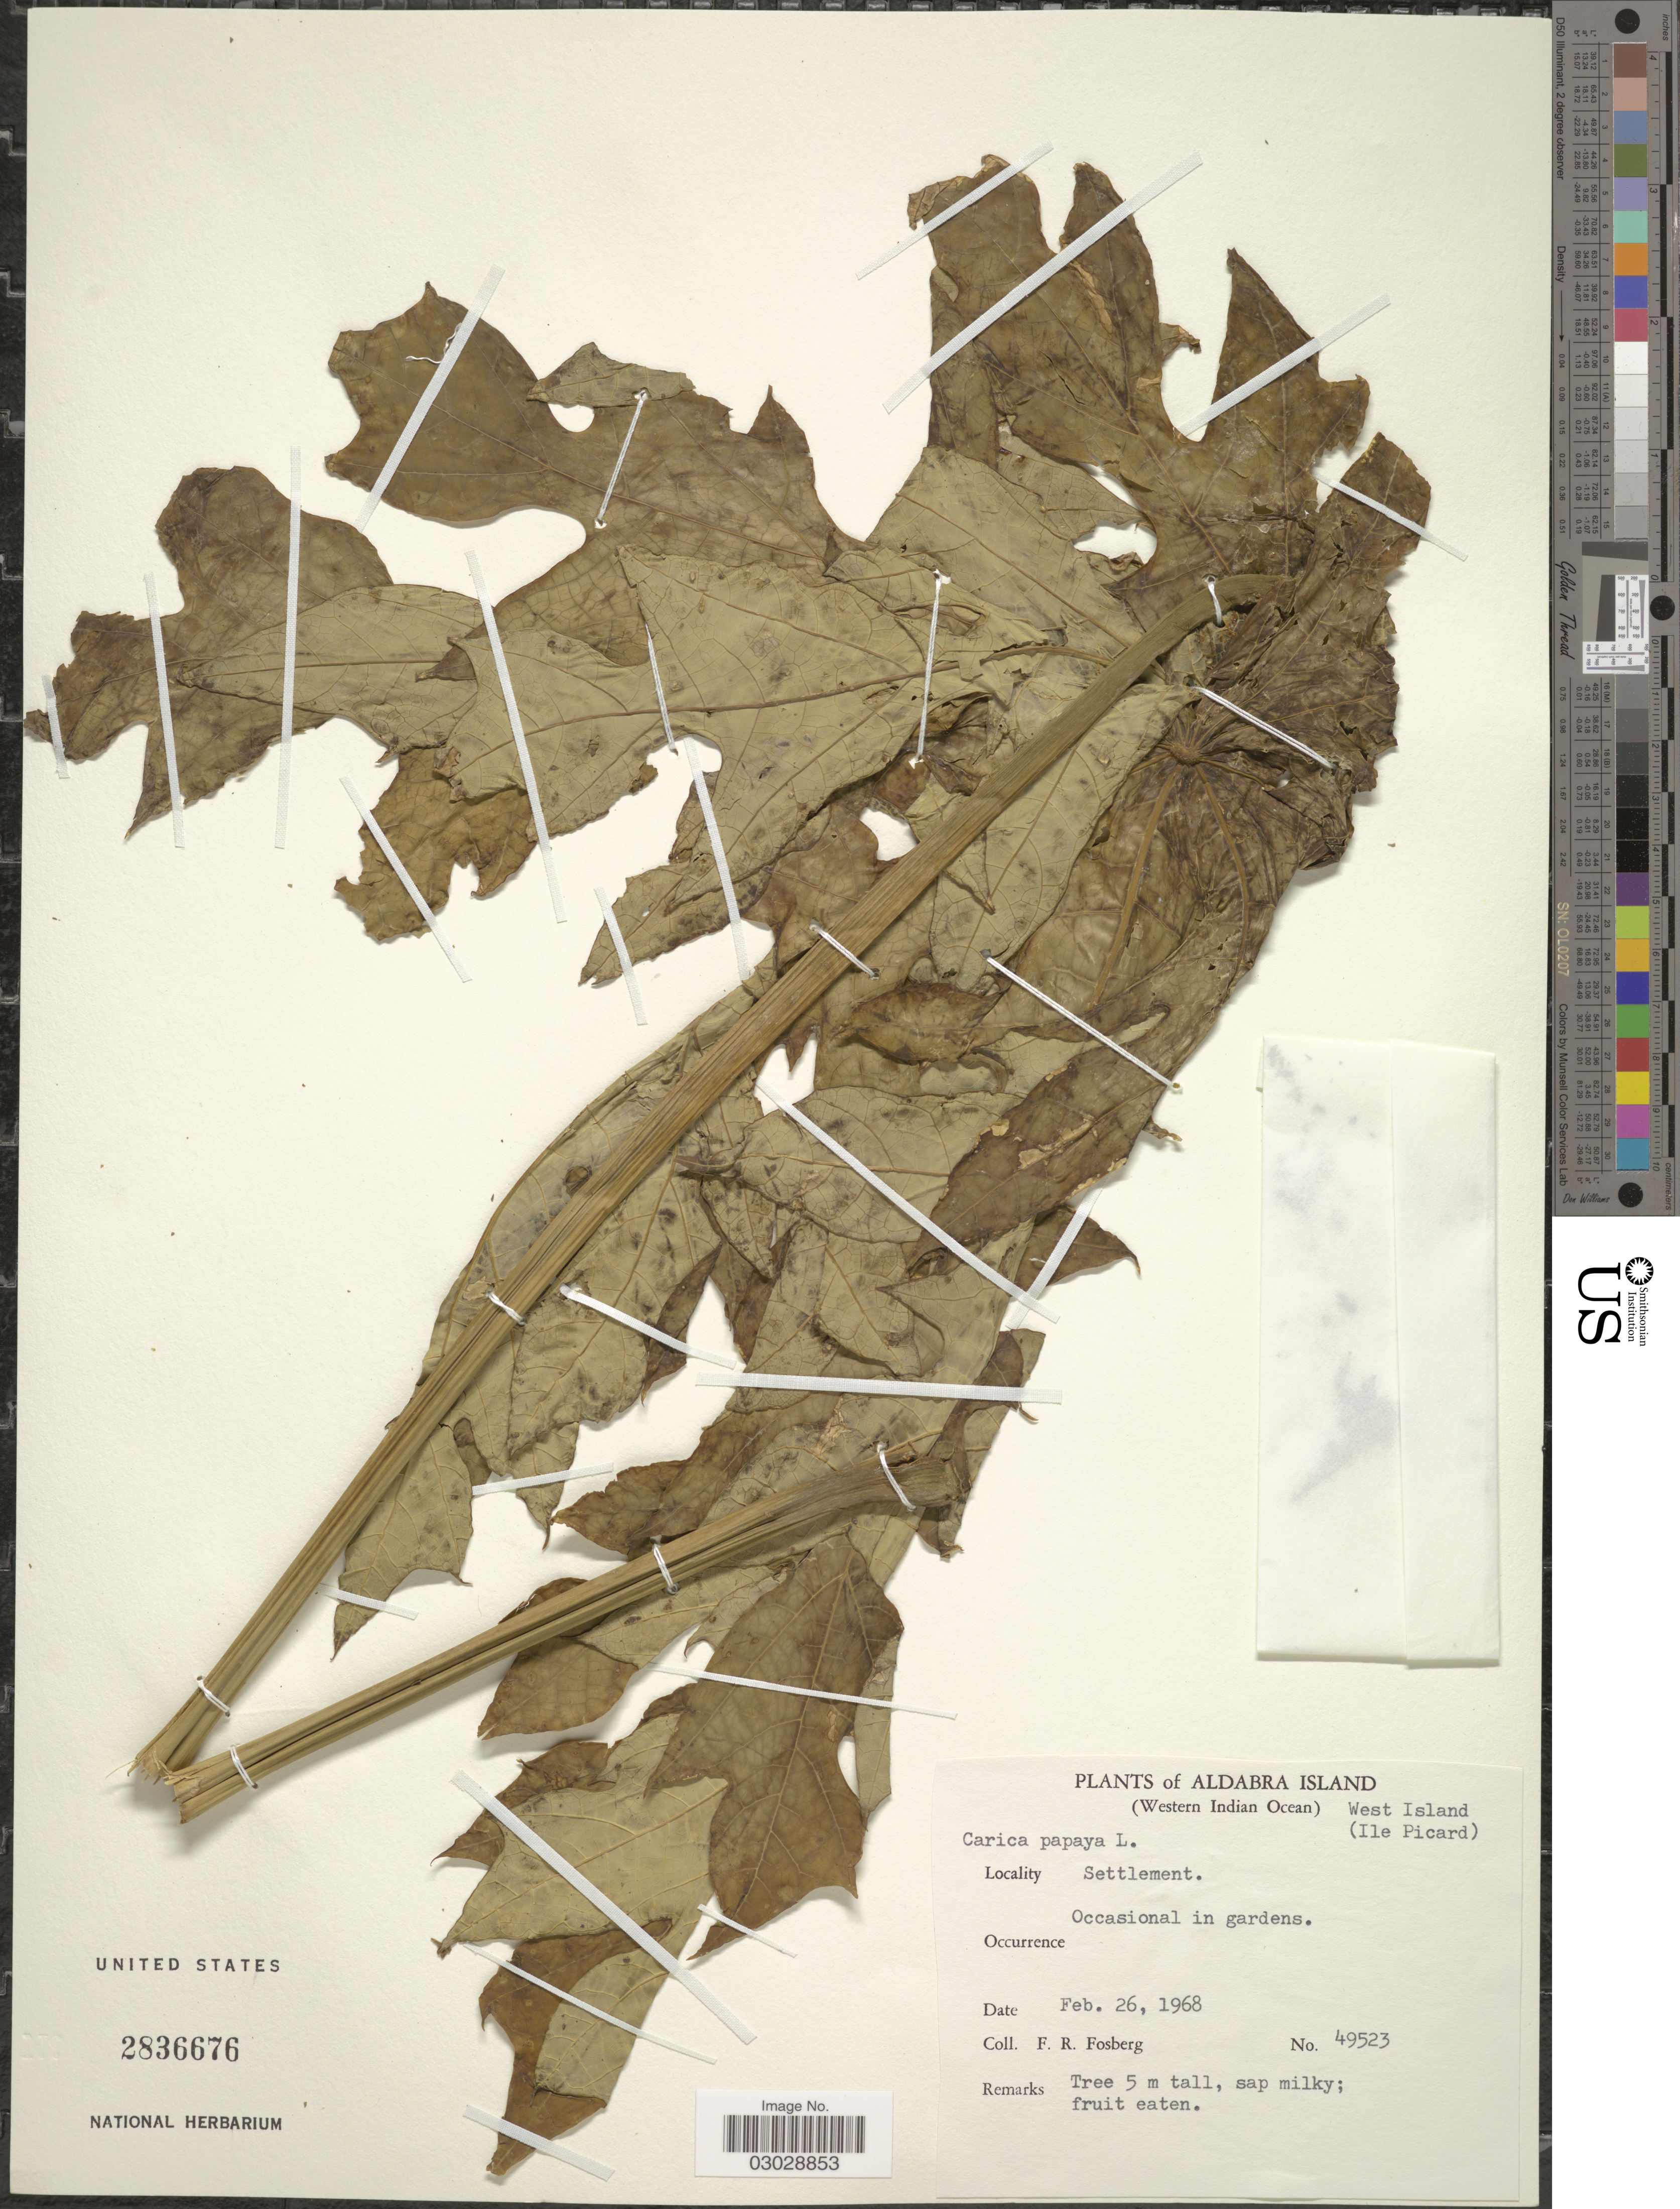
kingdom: Plantae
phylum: Tracheophyta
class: Magnoliopsida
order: Brassicales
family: Caricaceae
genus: Carica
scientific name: Carica papaya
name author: L.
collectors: F. R. Fosberg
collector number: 49523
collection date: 1968-02-26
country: Seychelles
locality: Aldabra Island (Western Indian Ocean). Settlement.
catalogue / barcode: US 2836676